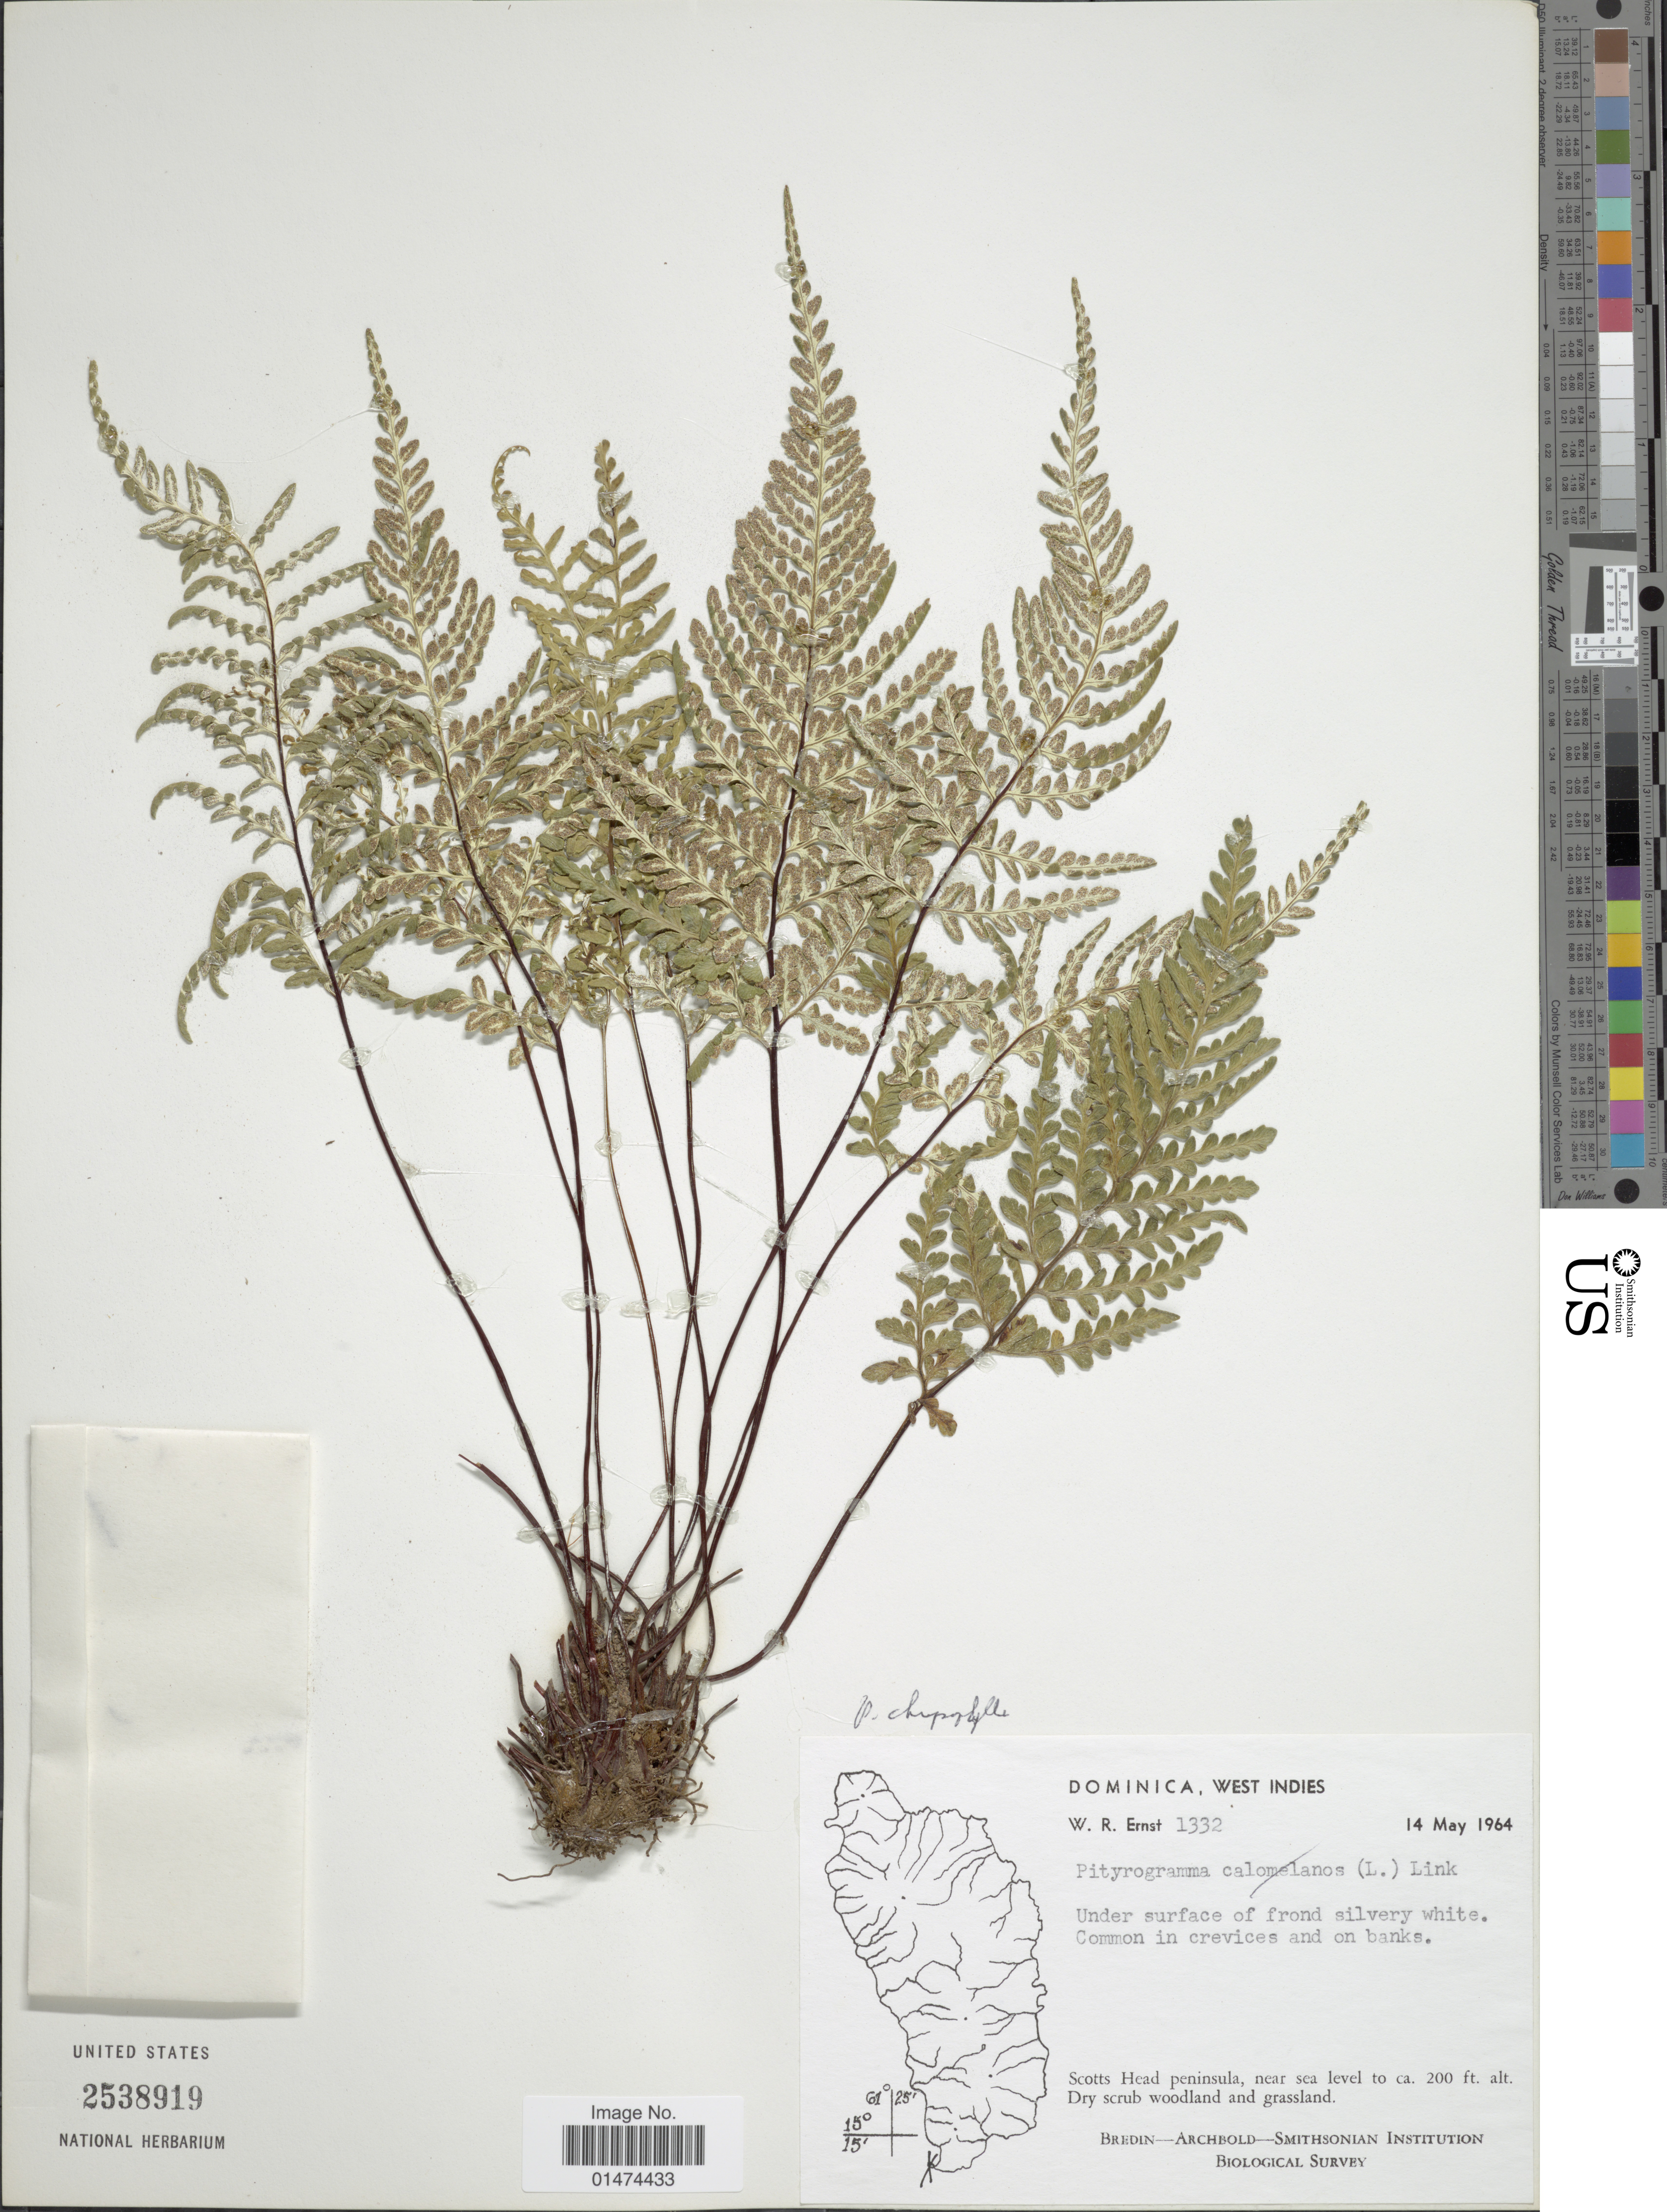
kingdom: Plantae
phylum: Tracheophyta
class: Polypodiopsida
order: Polypodiales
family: Pteridaceae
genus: Pityrogramma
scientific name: Pityrogramma chrysophylla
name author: (Sw.) Link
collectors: W. R. Ernst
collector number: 1332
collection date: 1964-05-14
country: Dominica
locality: Scotts Head Peninsula.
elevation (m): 61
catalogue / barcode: US 2538919